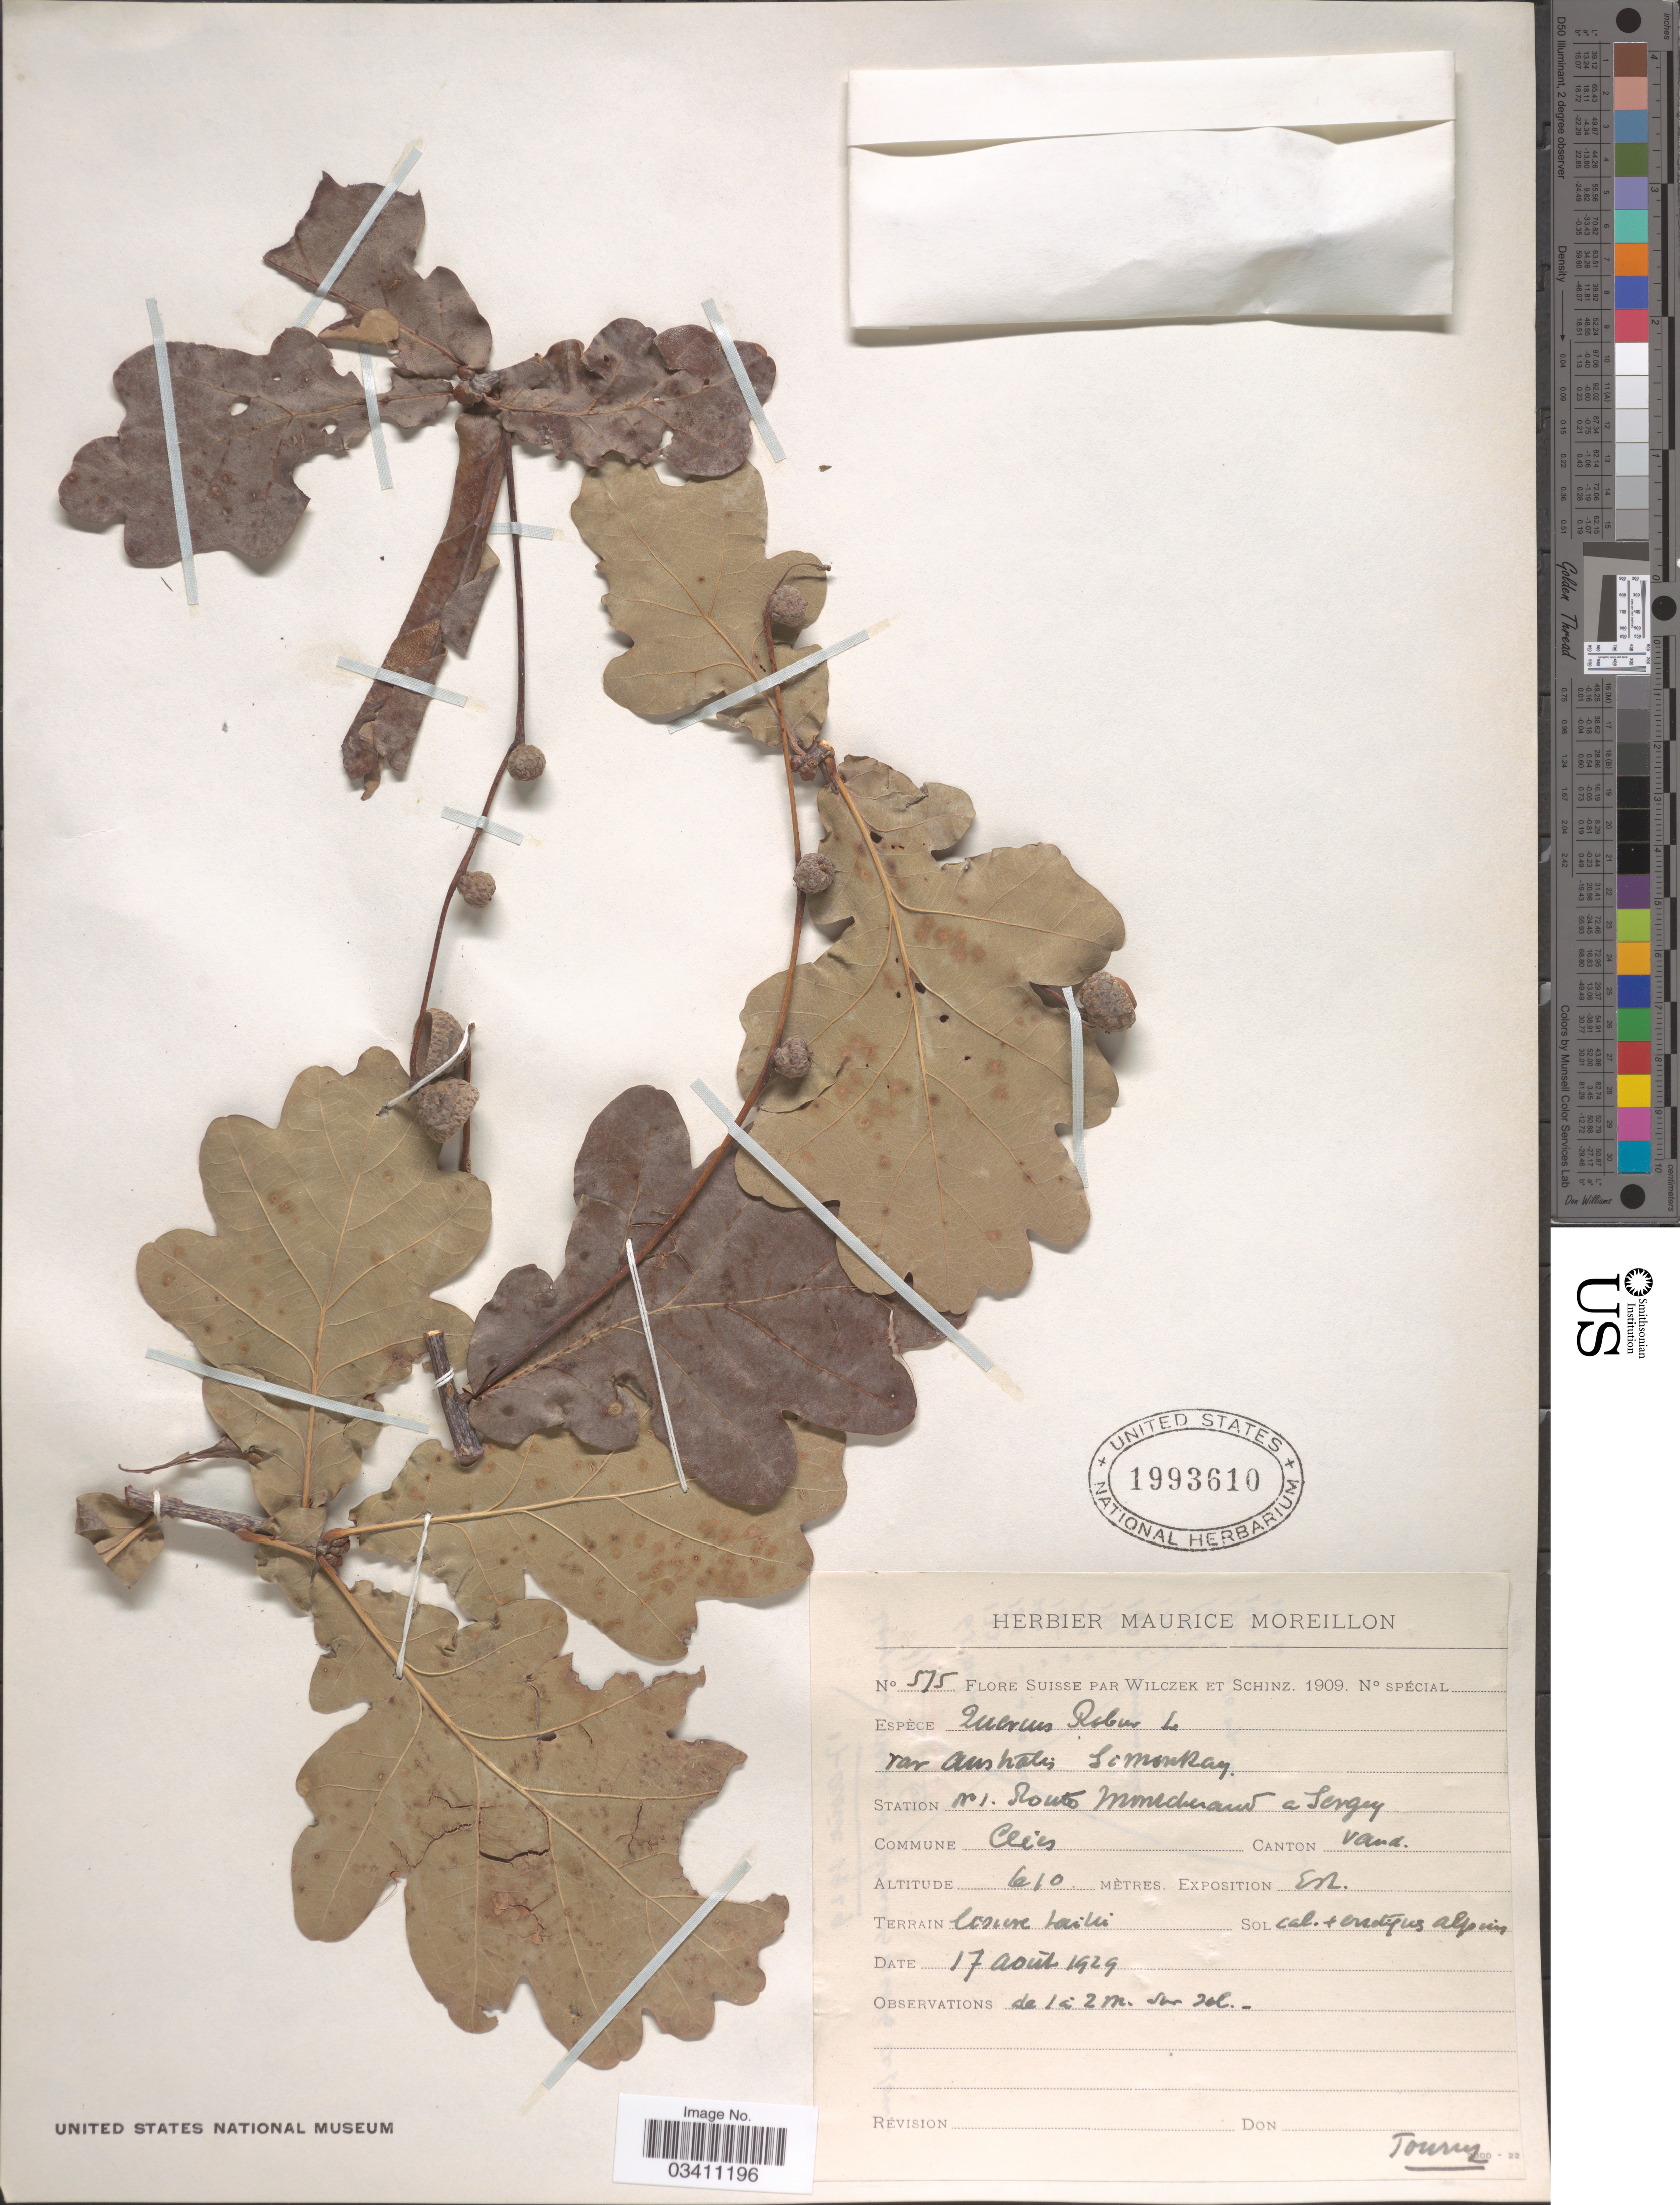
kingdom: Plantae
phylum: Tracheophyta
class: Magnoliopsida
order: Fagales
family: Fagaceae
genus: Quercus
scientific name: Quercus robur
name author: L.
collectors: Wilczek & -. Schinz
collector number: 575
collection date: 1929-08-17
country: Switzerland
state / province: Vaud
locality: Suisse. Station r1. Routo Mmedieraud a Sergey. Commune Clies.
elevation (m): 610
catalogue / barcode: US 1993610